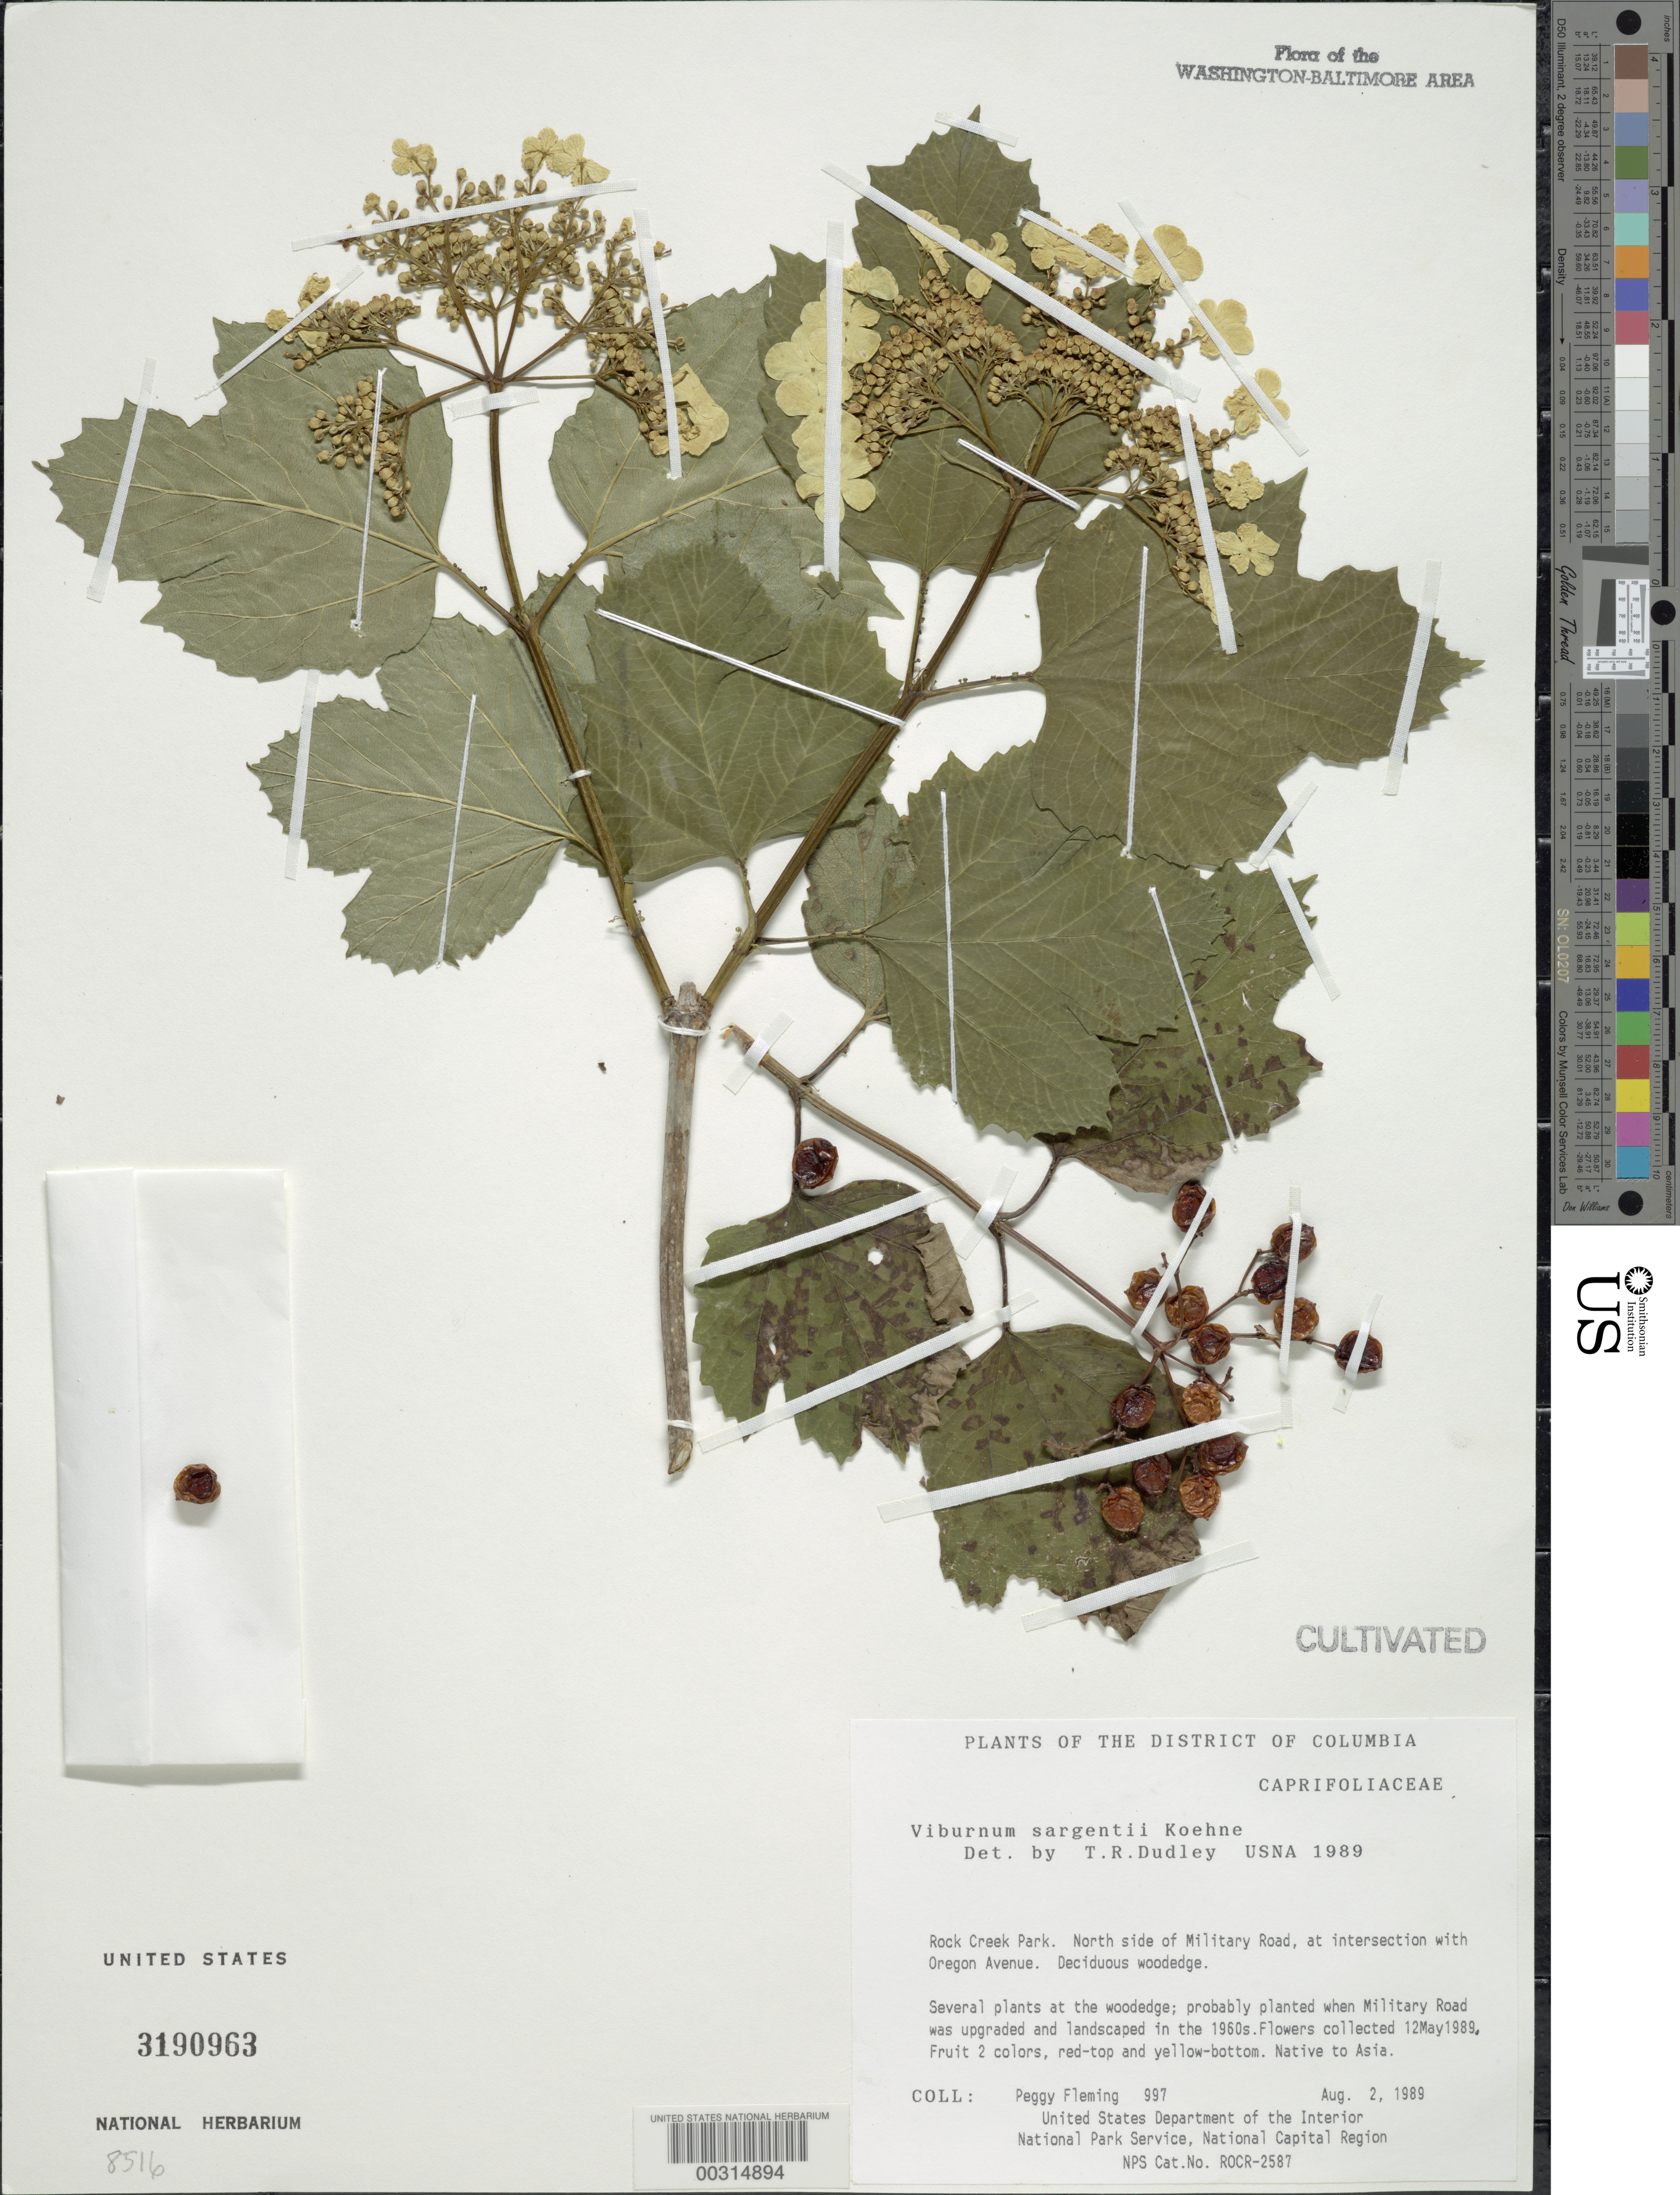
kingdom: Plantae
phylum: Tracheophyta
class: Magnoliopsida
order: Dipsacales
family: Viburnaceae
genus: Viburnum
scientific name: Viburnum sargentii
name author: Koehne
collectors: P. Fleming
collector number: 997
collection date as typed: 02 Aug 1989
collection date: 1989-08-02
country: United States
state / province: District of Columbia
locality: Rock Creek Park, N side of Military Road, at intersection of Oregon Ave Rock Creek Park & vicinity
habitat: Deciduous woodedge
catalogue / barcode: US 3190963